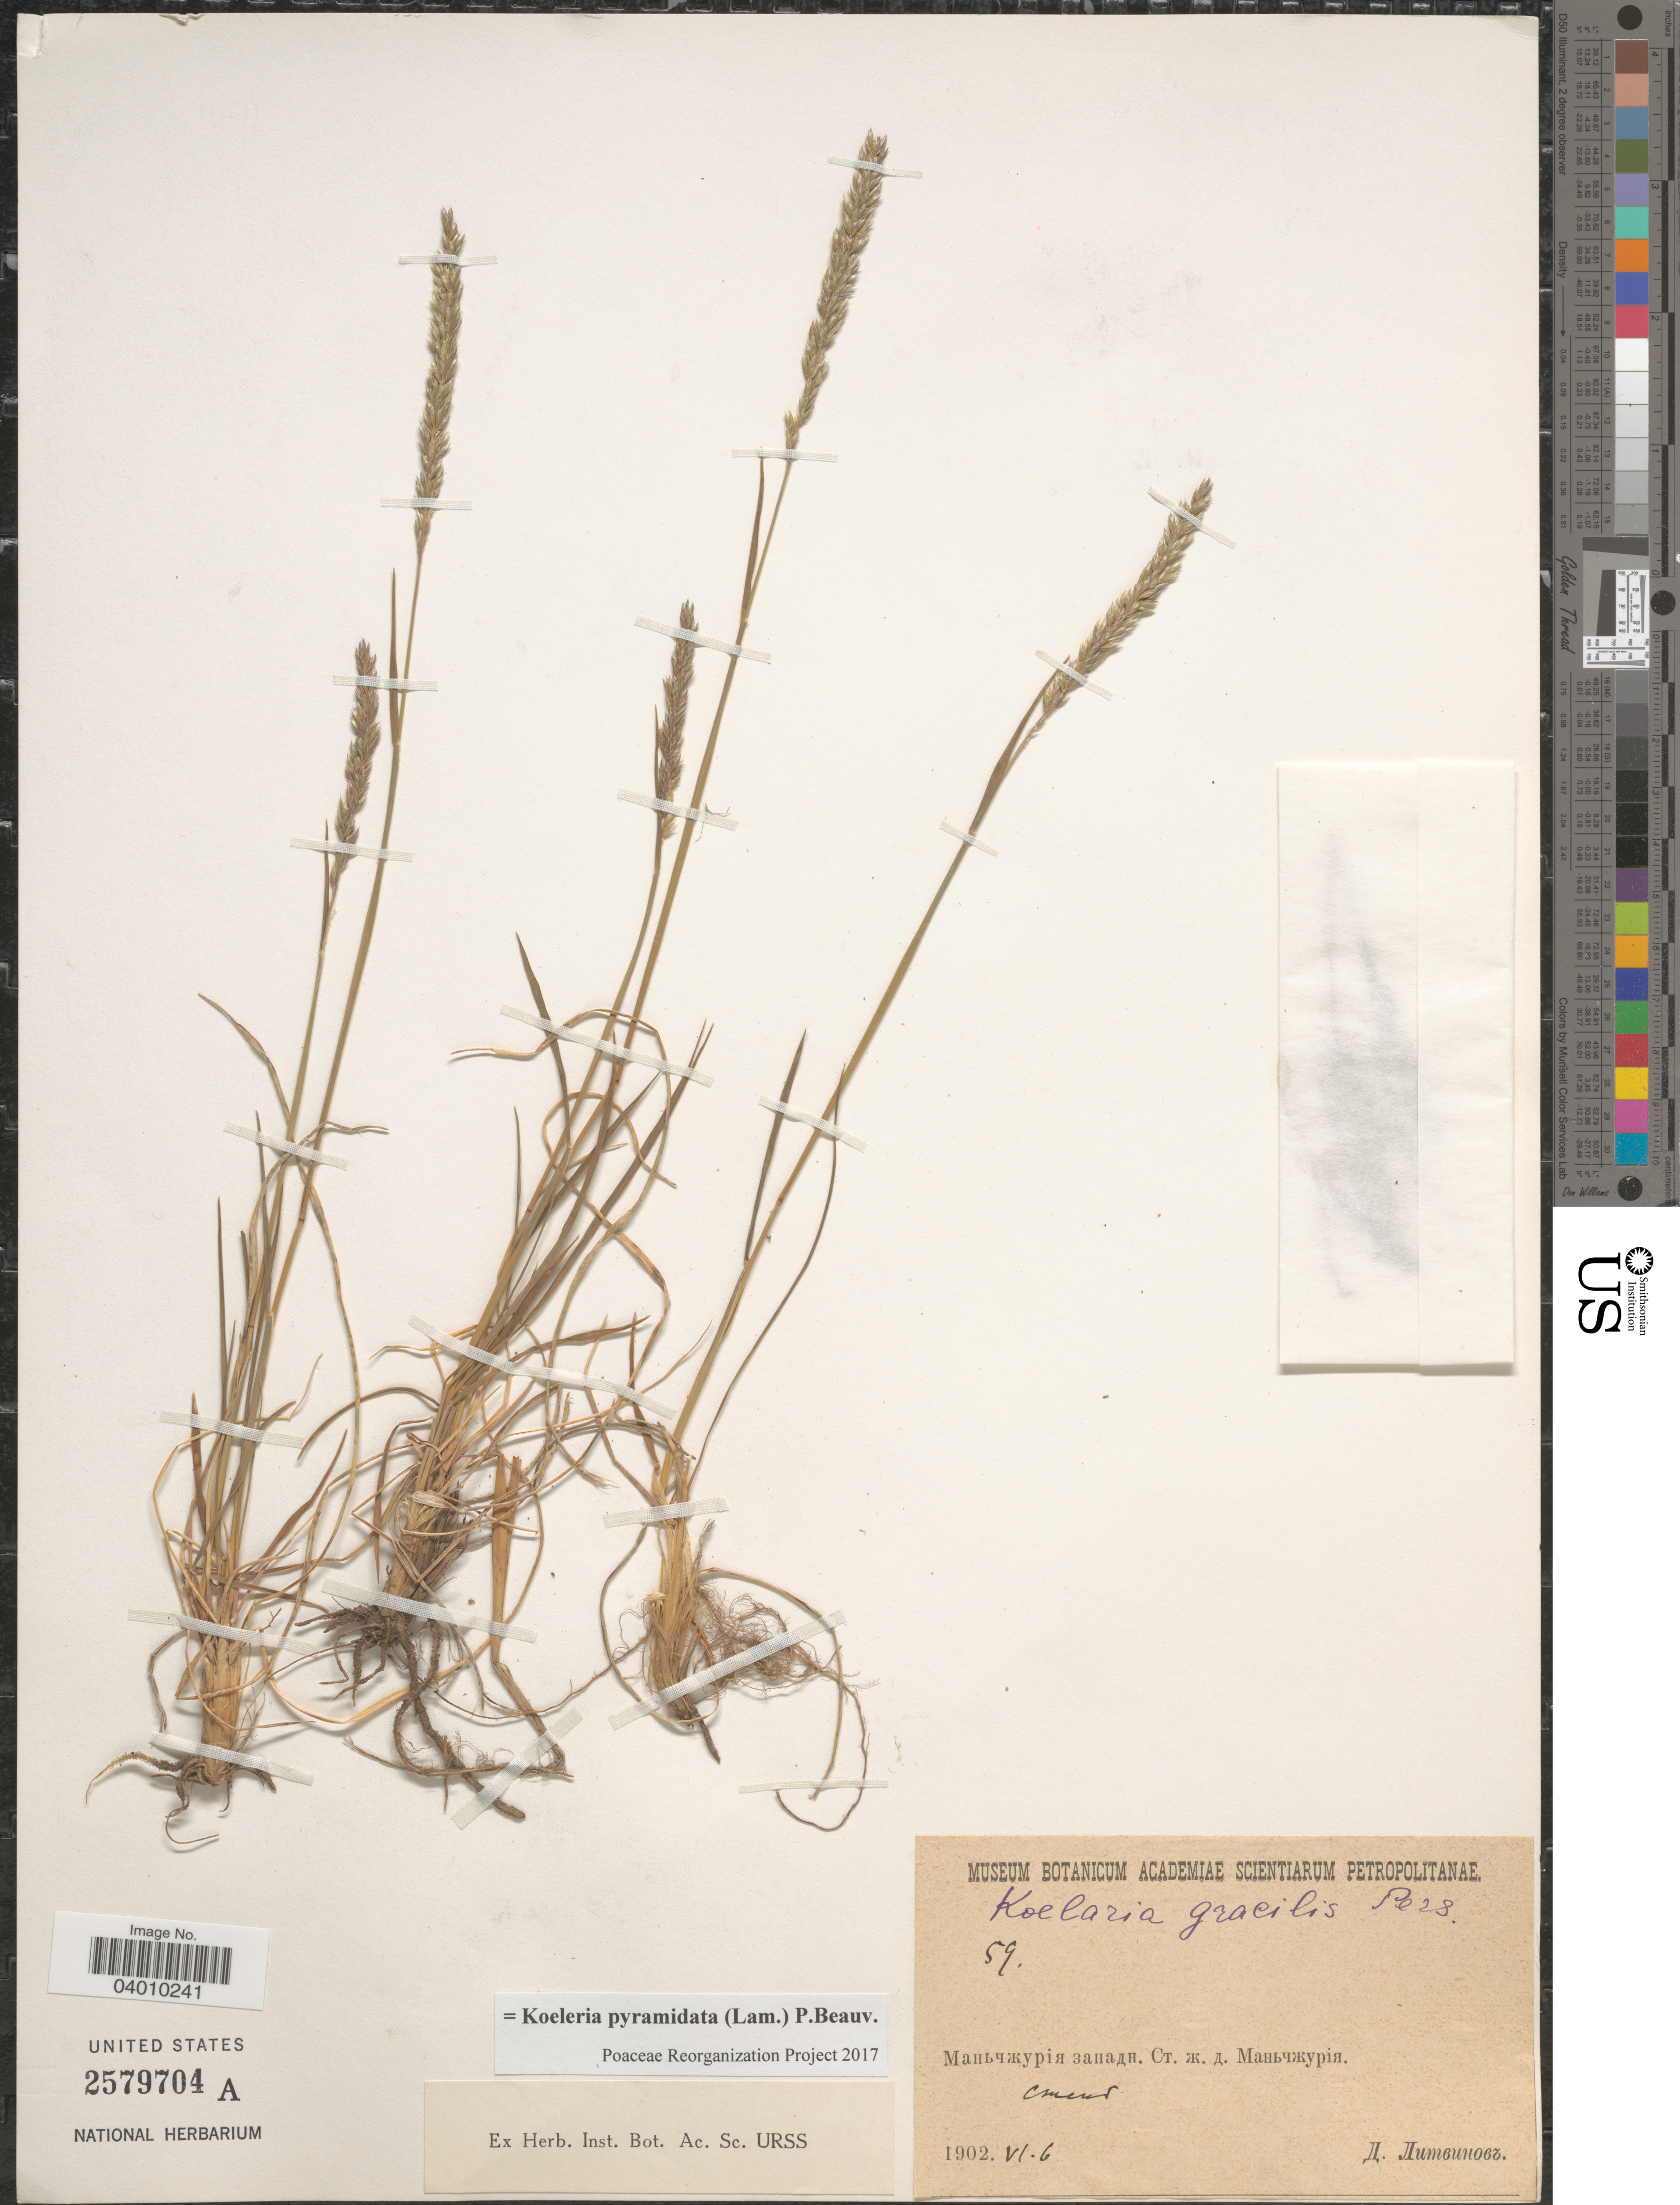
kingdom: Plantae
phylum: Tracheophyta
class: Liliopsida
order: Poales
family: Poaceae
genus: Koeleria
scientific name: Koeleria pyramidata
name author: (Lam.) P. Beauv.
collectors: D. Litvinov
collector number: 59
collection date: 1902-06-06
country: China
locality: Manchuria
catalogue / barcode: US 2579704A